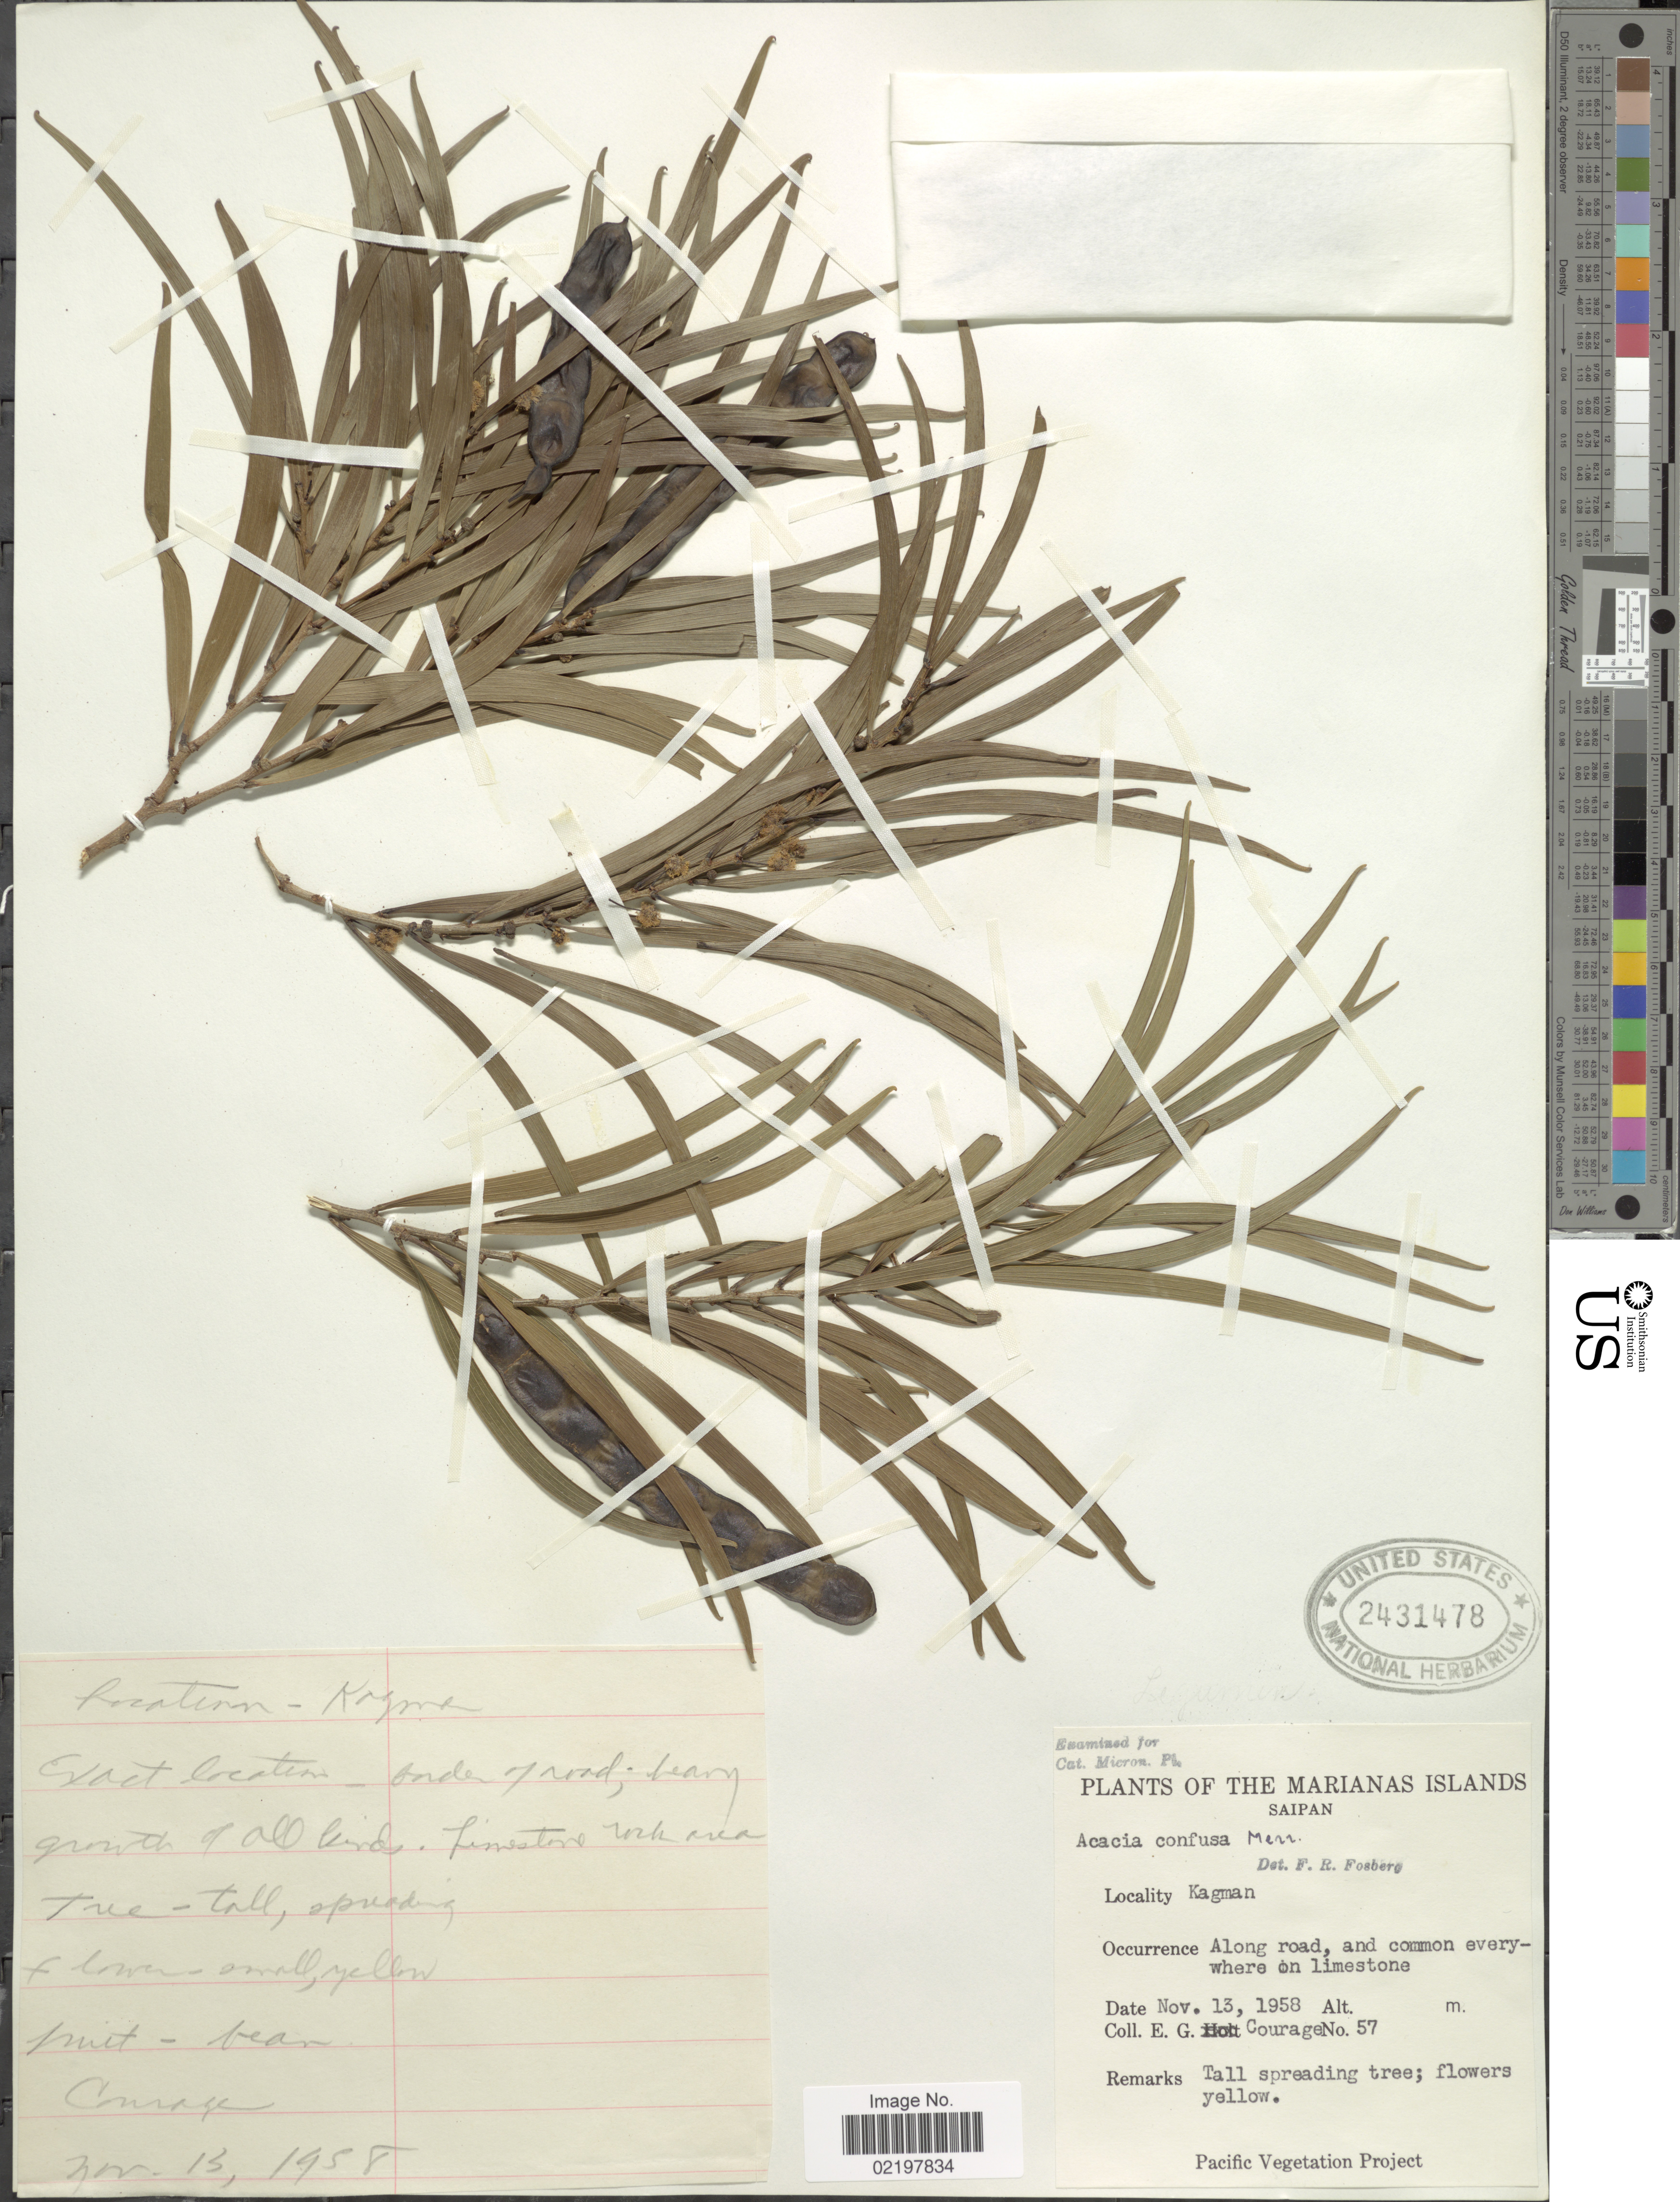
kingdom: Plantae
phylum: Tracheophyta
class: Magnoliopsida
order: Fabales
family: Fabaceae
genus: Acacia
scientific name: Acacia confusa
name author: Merr.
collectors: E. Courage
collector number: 57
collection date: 1958-11-13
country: Northern Mariana Islands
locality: The Marianas Islands, Saipan, Along road, and common everywhere on limestone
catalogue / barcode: US 2431478